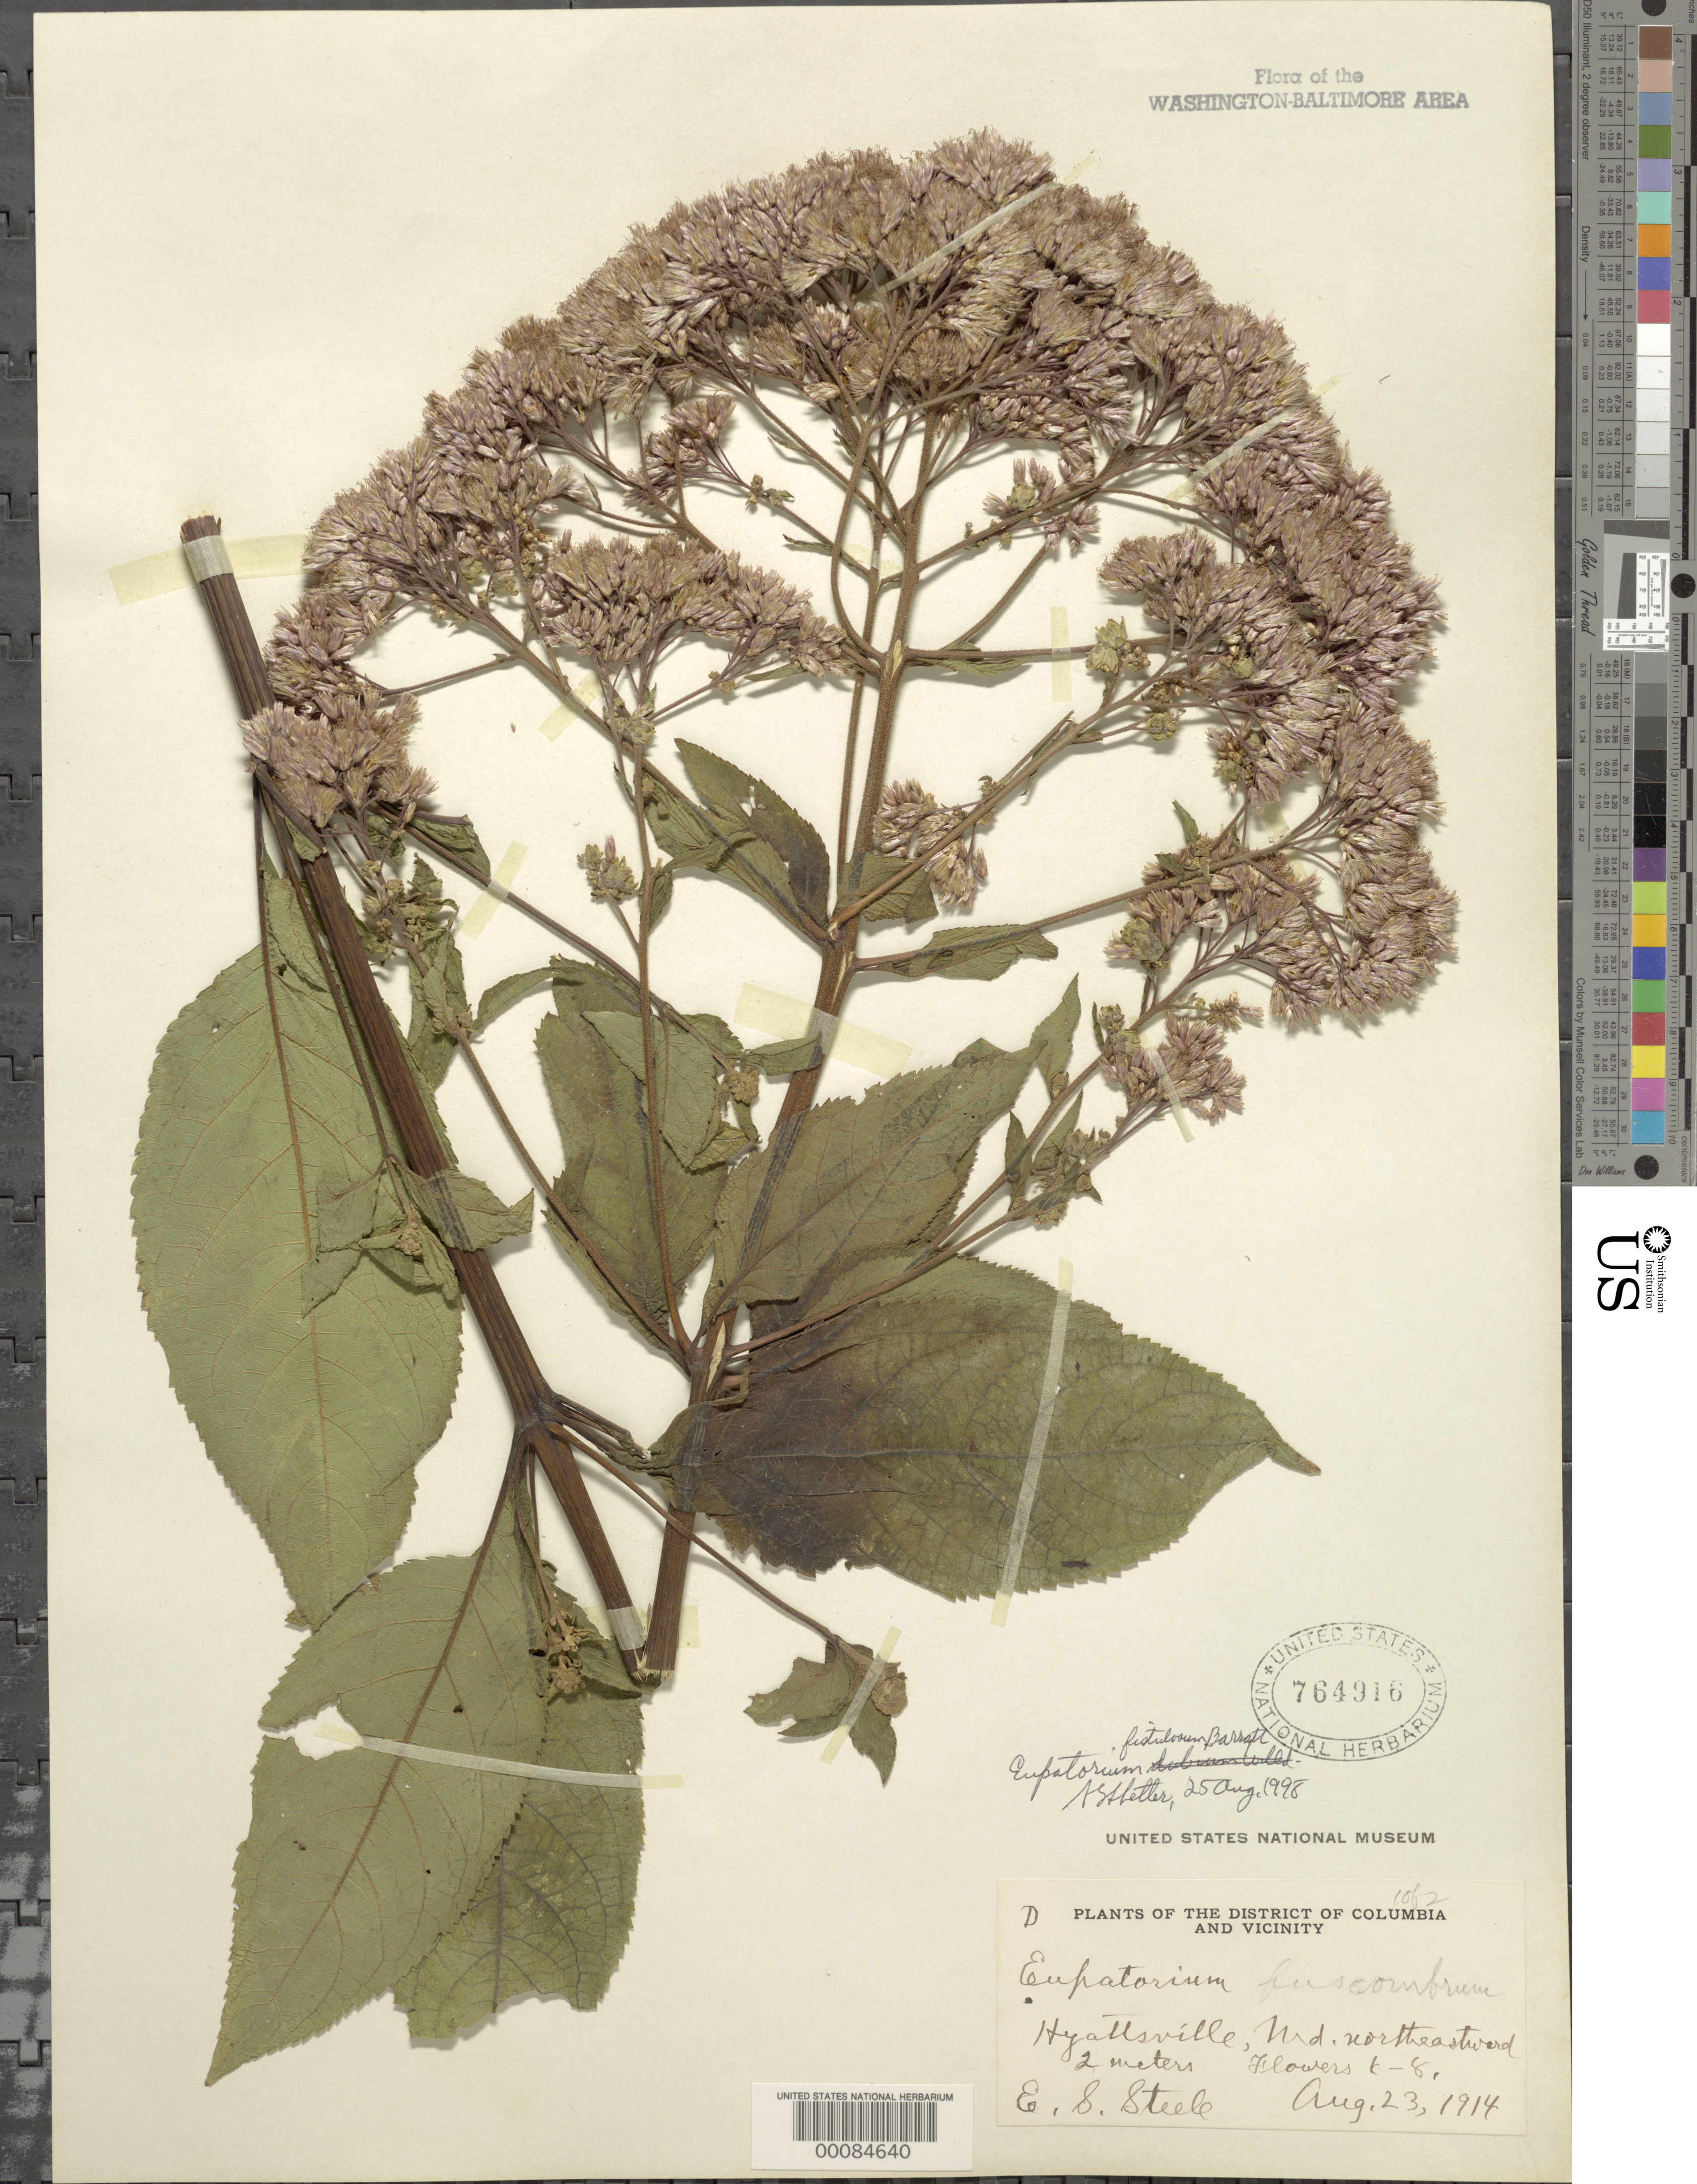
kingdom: Plantae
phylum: Tracheophyta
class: Magnoliopsida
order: Asterales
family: Asteraceae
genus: Eupatorium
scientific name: Eupatorium fistulosum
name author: Barratt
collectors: E. Steele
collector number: D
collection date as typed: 23 Aug 1914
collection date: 1914-08-23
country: United States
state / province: Maryland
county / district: Prince George's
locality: Hyattsville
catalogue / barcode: US 764916